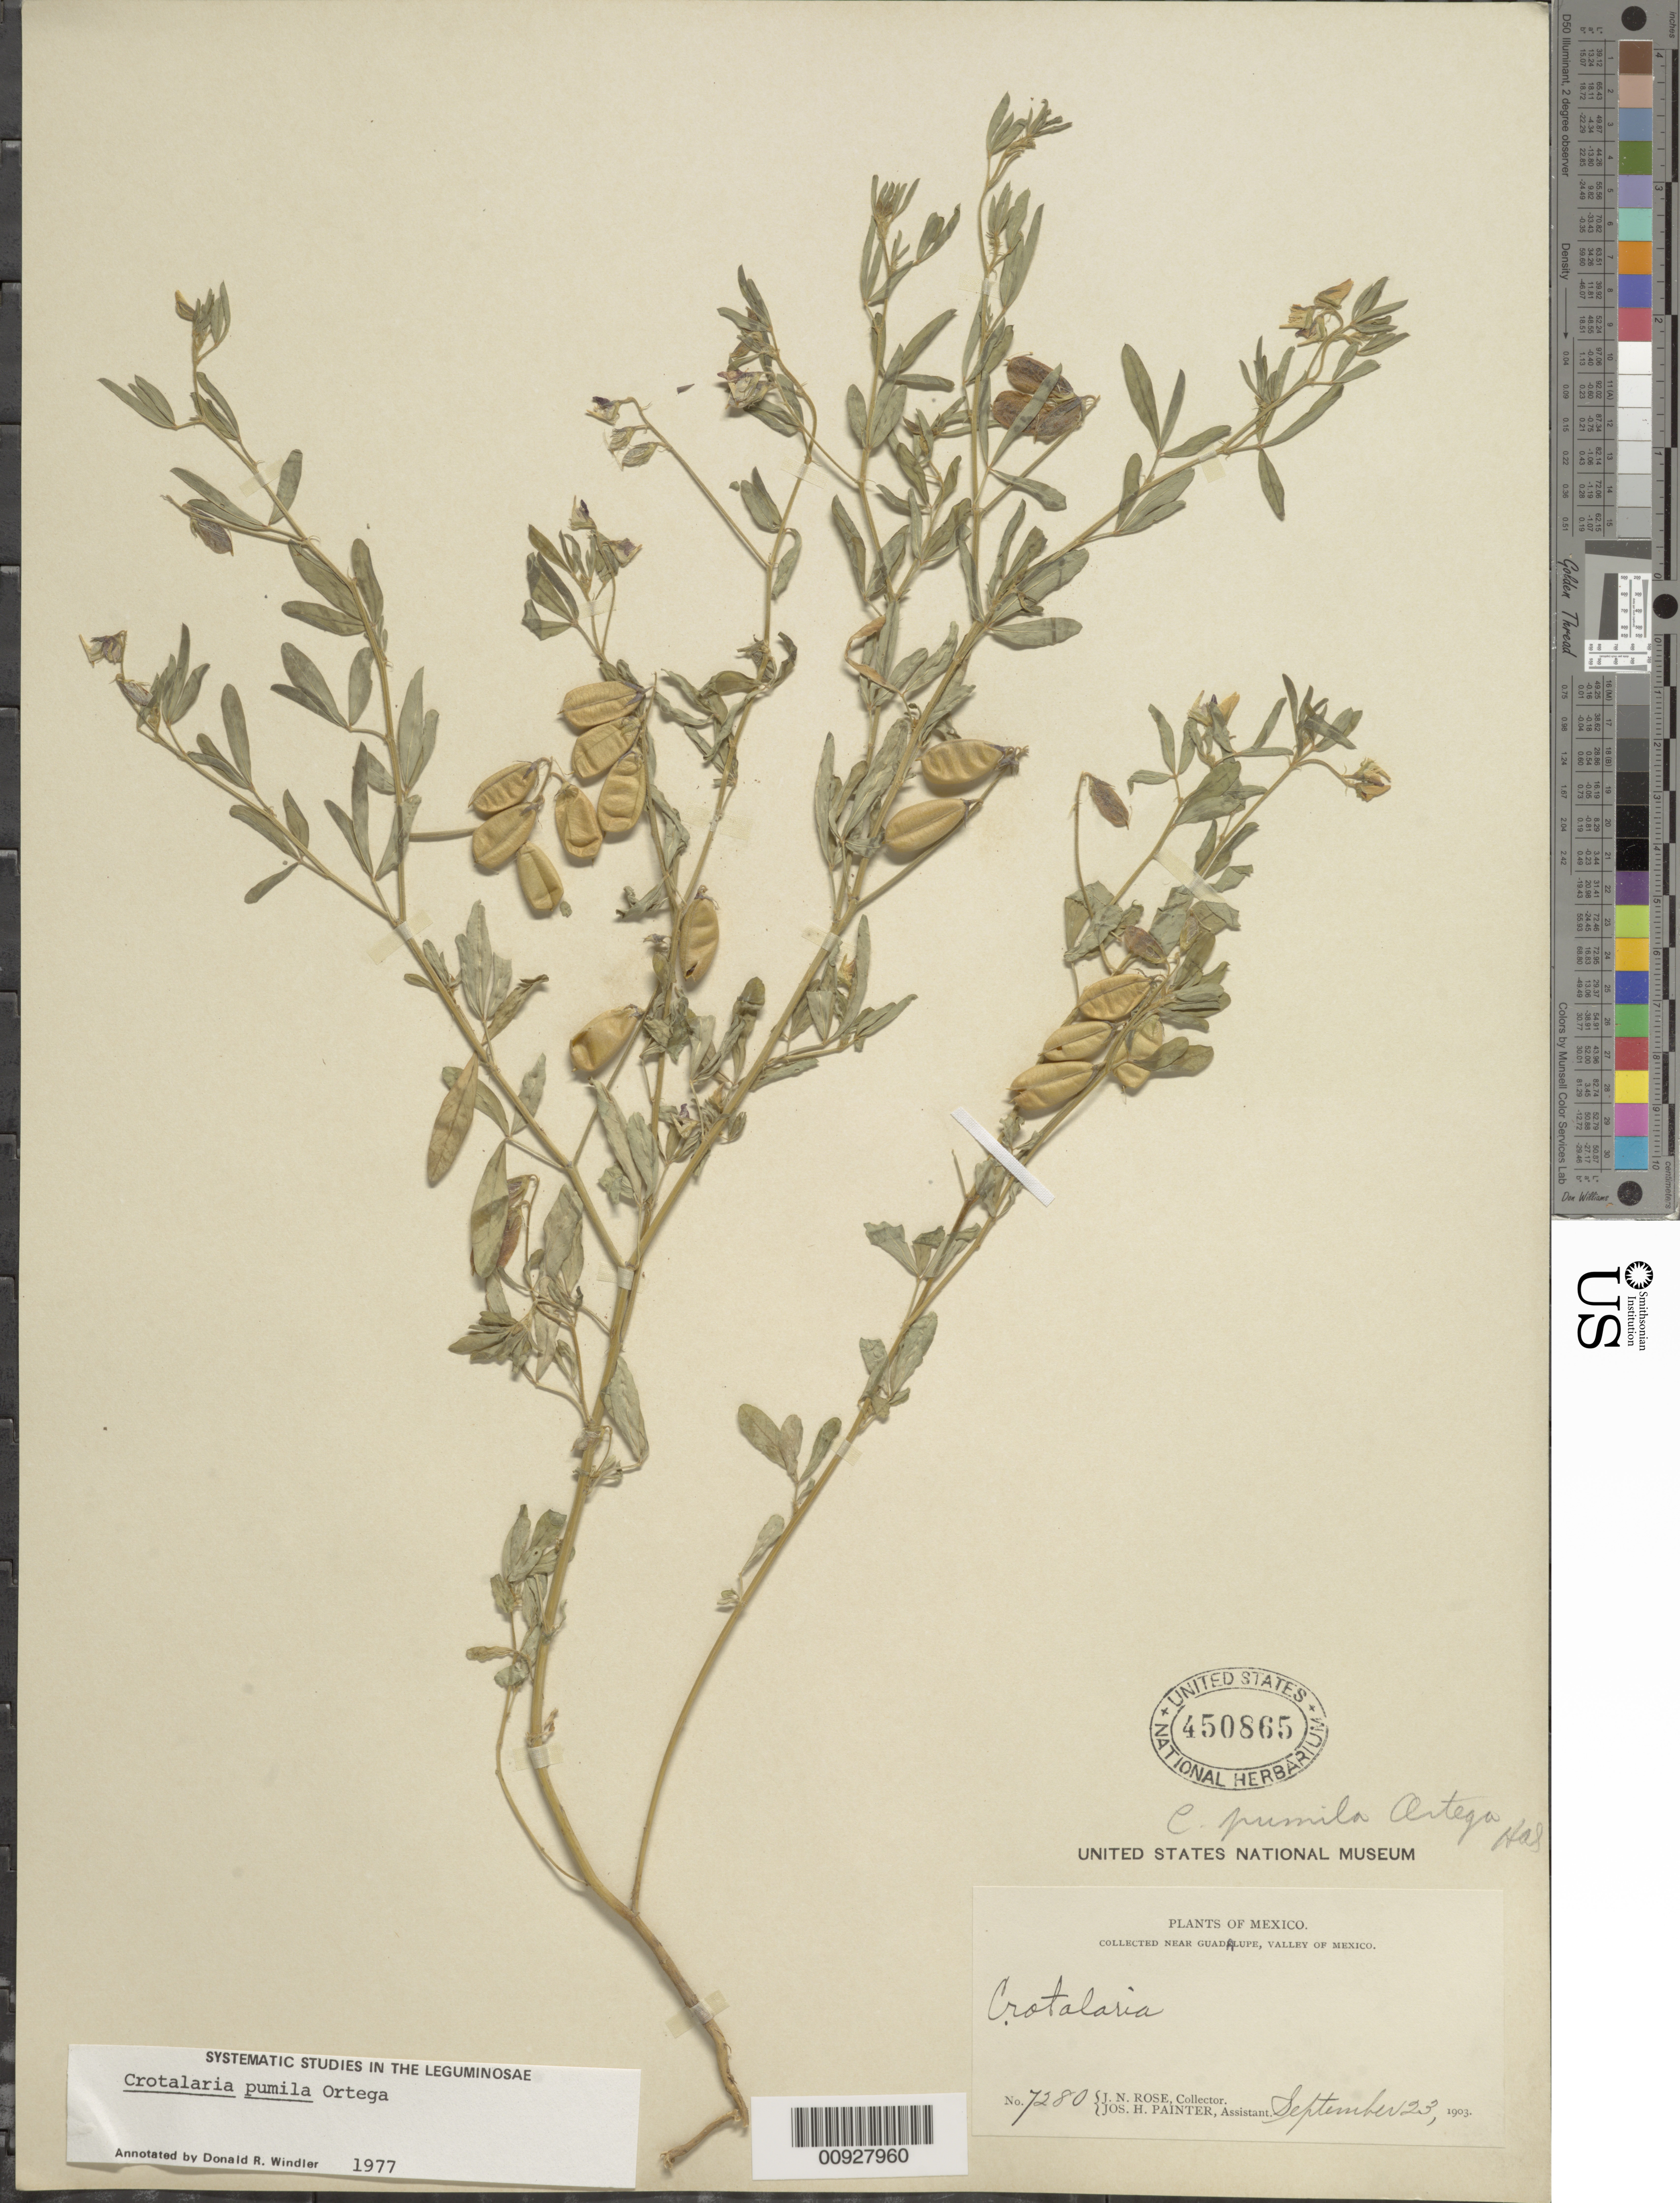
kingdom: Plantae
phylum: Tracheophyta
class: Magnoliopsida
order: Fabales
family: Fabaceae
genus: Crotalaria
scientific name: Crotalaria pumila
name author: Ortega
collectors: J. N. Rose & J. H. Painter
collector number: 7280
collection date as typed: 23 Sep 1903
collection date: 1903-09-23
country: Mexico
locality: Near Guadalupe, Valley of Mexico.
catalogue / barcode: US 450865